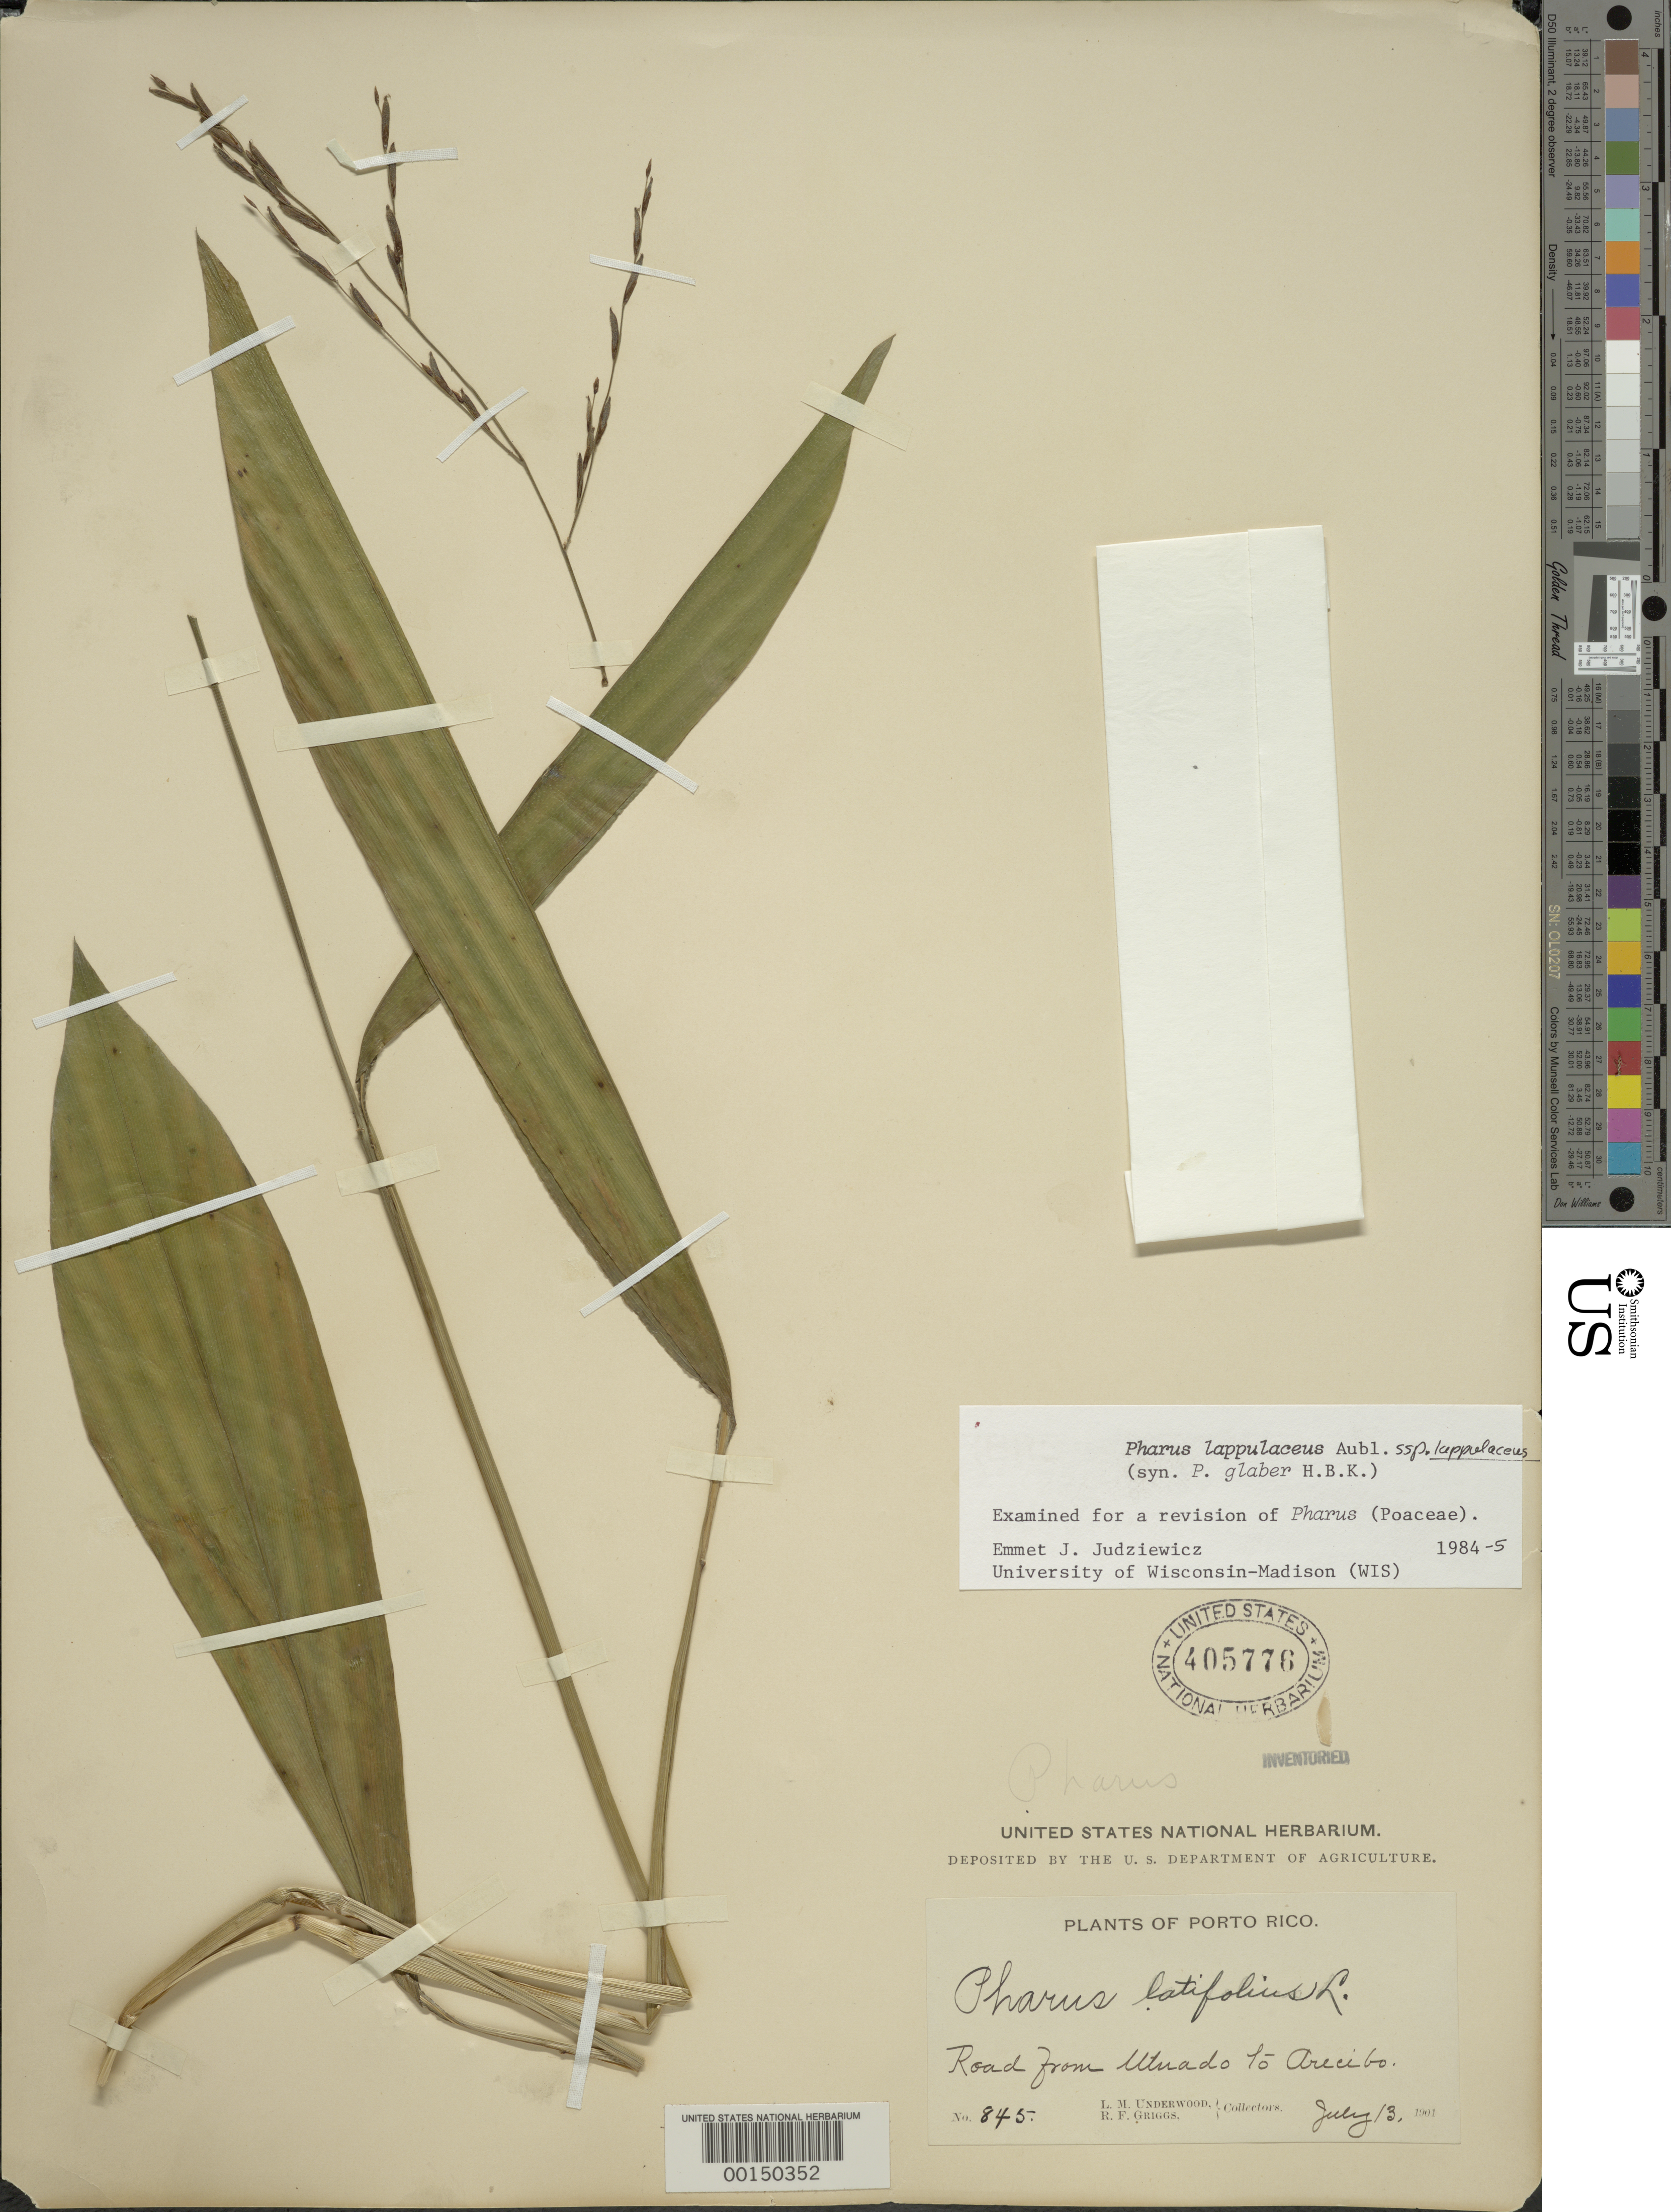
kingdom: Plantae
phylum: Tracheophyta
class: Liliopsida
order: Poales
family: Poaceae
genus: Pharus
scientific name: Pharus lappulaceus subsp. lappulaceus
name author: Aubl.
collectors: L. M. Underwood & R. F. Griggs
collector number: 845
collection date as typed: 13 Jul 1901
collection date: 1901-07-13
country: Puerto Rico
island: Greater Antilles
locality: Utuado/arecibo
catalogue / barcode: US 405776